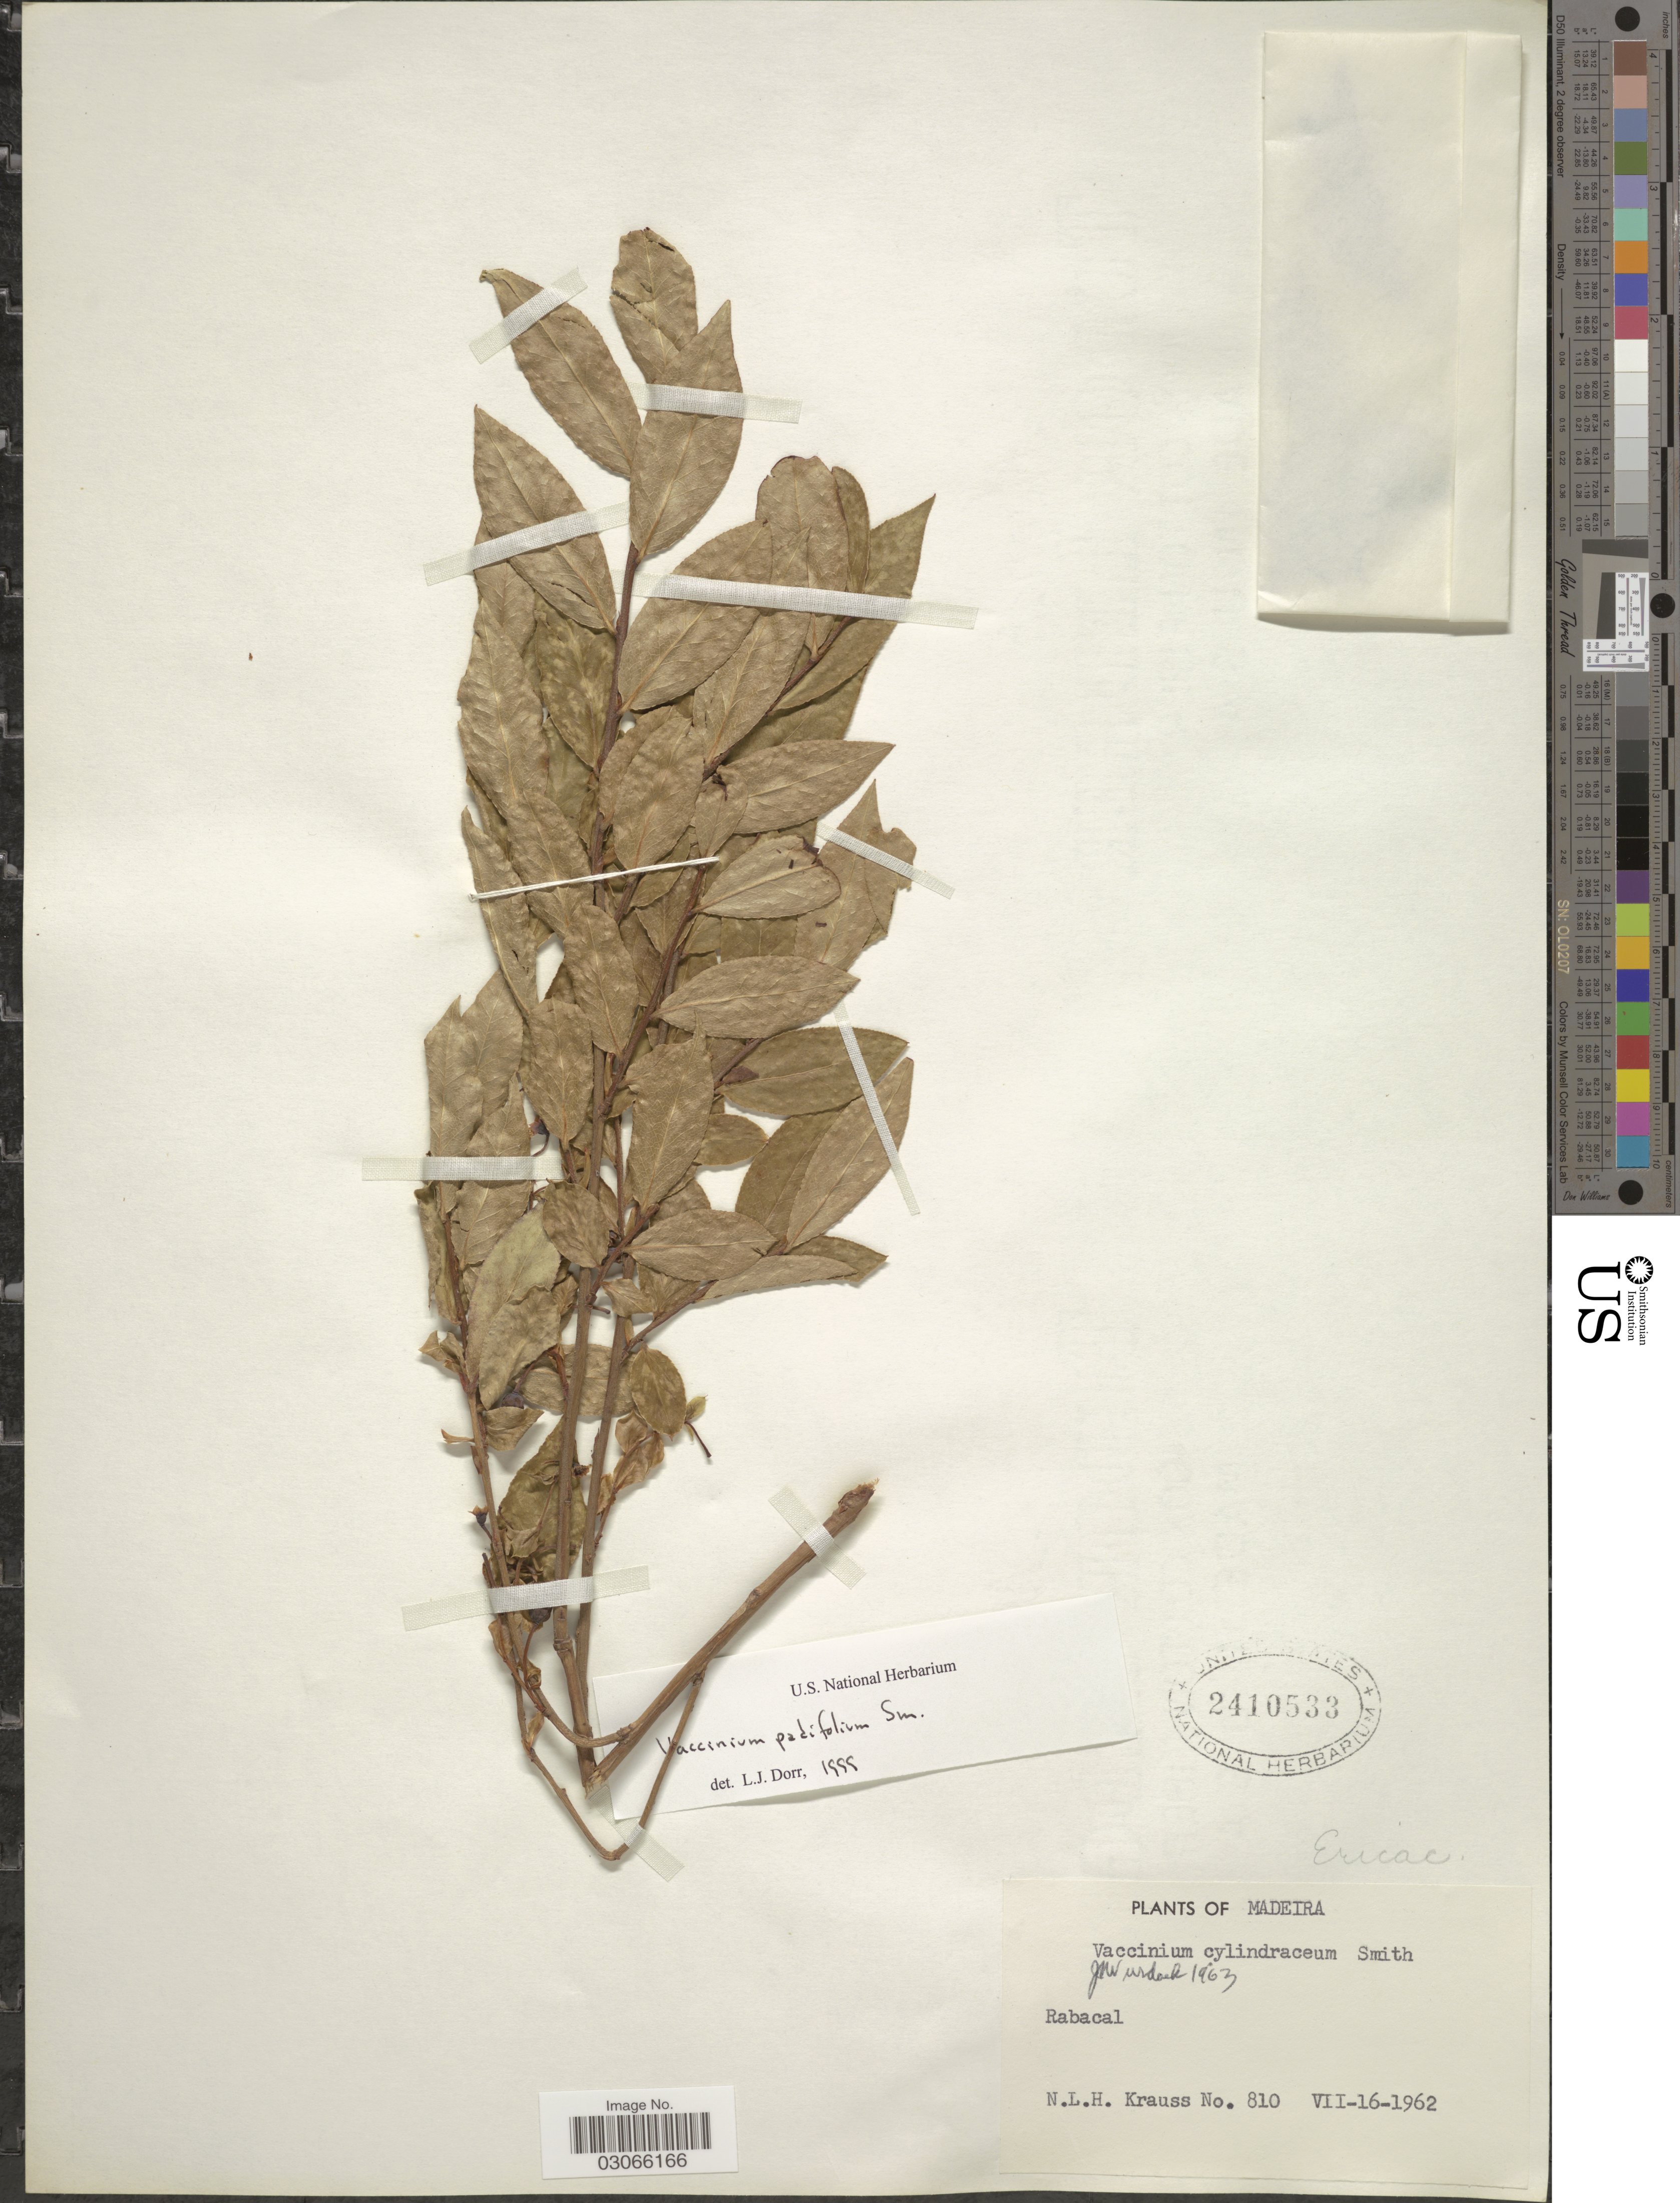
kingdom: Plantae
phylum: Tracheophyta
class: Magnoliopsida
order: Ericales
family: Ericaceae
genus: Vaccinium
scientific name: Vaccinium padifolium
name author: Sm.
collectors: N. Krauss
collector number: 810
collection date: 1962-07-16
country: Portugal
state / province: Madeira (Aut. Reg.)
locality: Rabacal.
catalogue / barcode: US 2410533